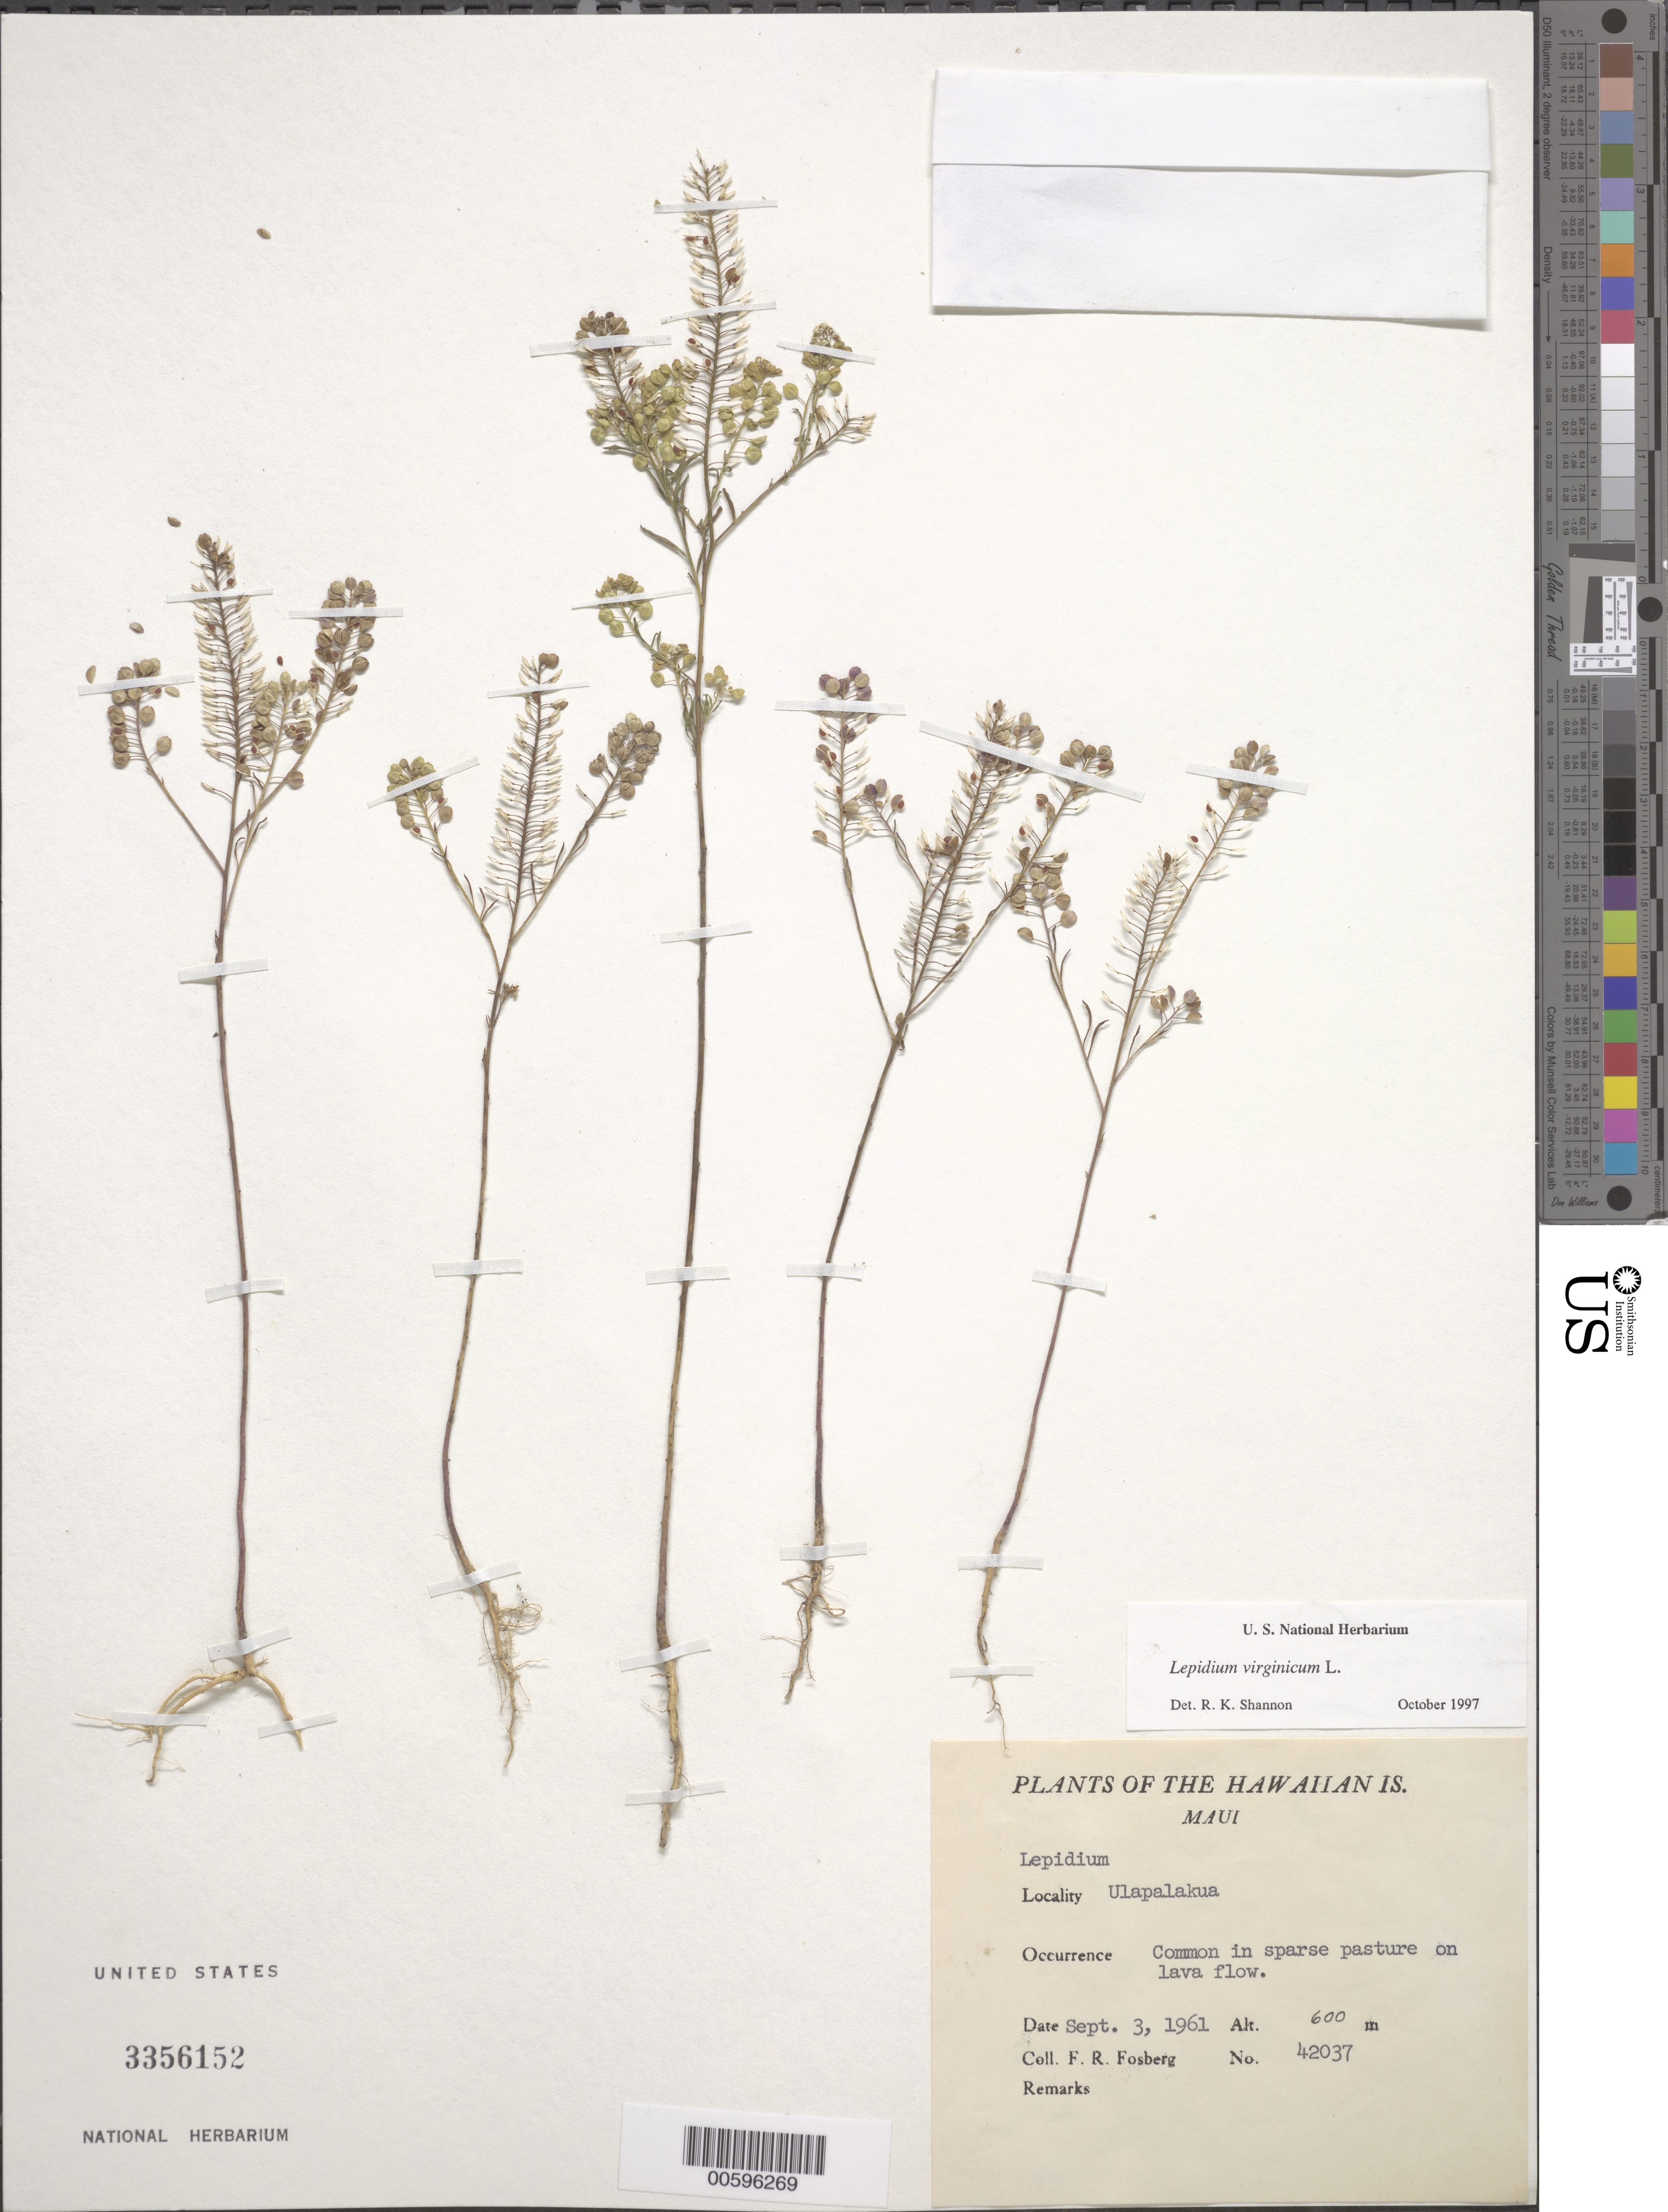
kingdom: Plantae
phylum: Tracheophyta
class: Magnoliopsida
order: Brassicales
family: Brassicaceae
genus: Lepidium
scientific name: Lepidium virginicum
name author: L.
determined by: Shannon, R. K., (UNITED STATES)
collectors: F. R. Fosberg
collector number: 42037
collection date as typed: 3 Sep 1961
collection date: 1961-09-03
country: United States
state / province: Hawaii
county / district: Maui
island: Maui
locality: Ulapalakua.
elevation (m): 600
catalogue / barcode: US 3356152